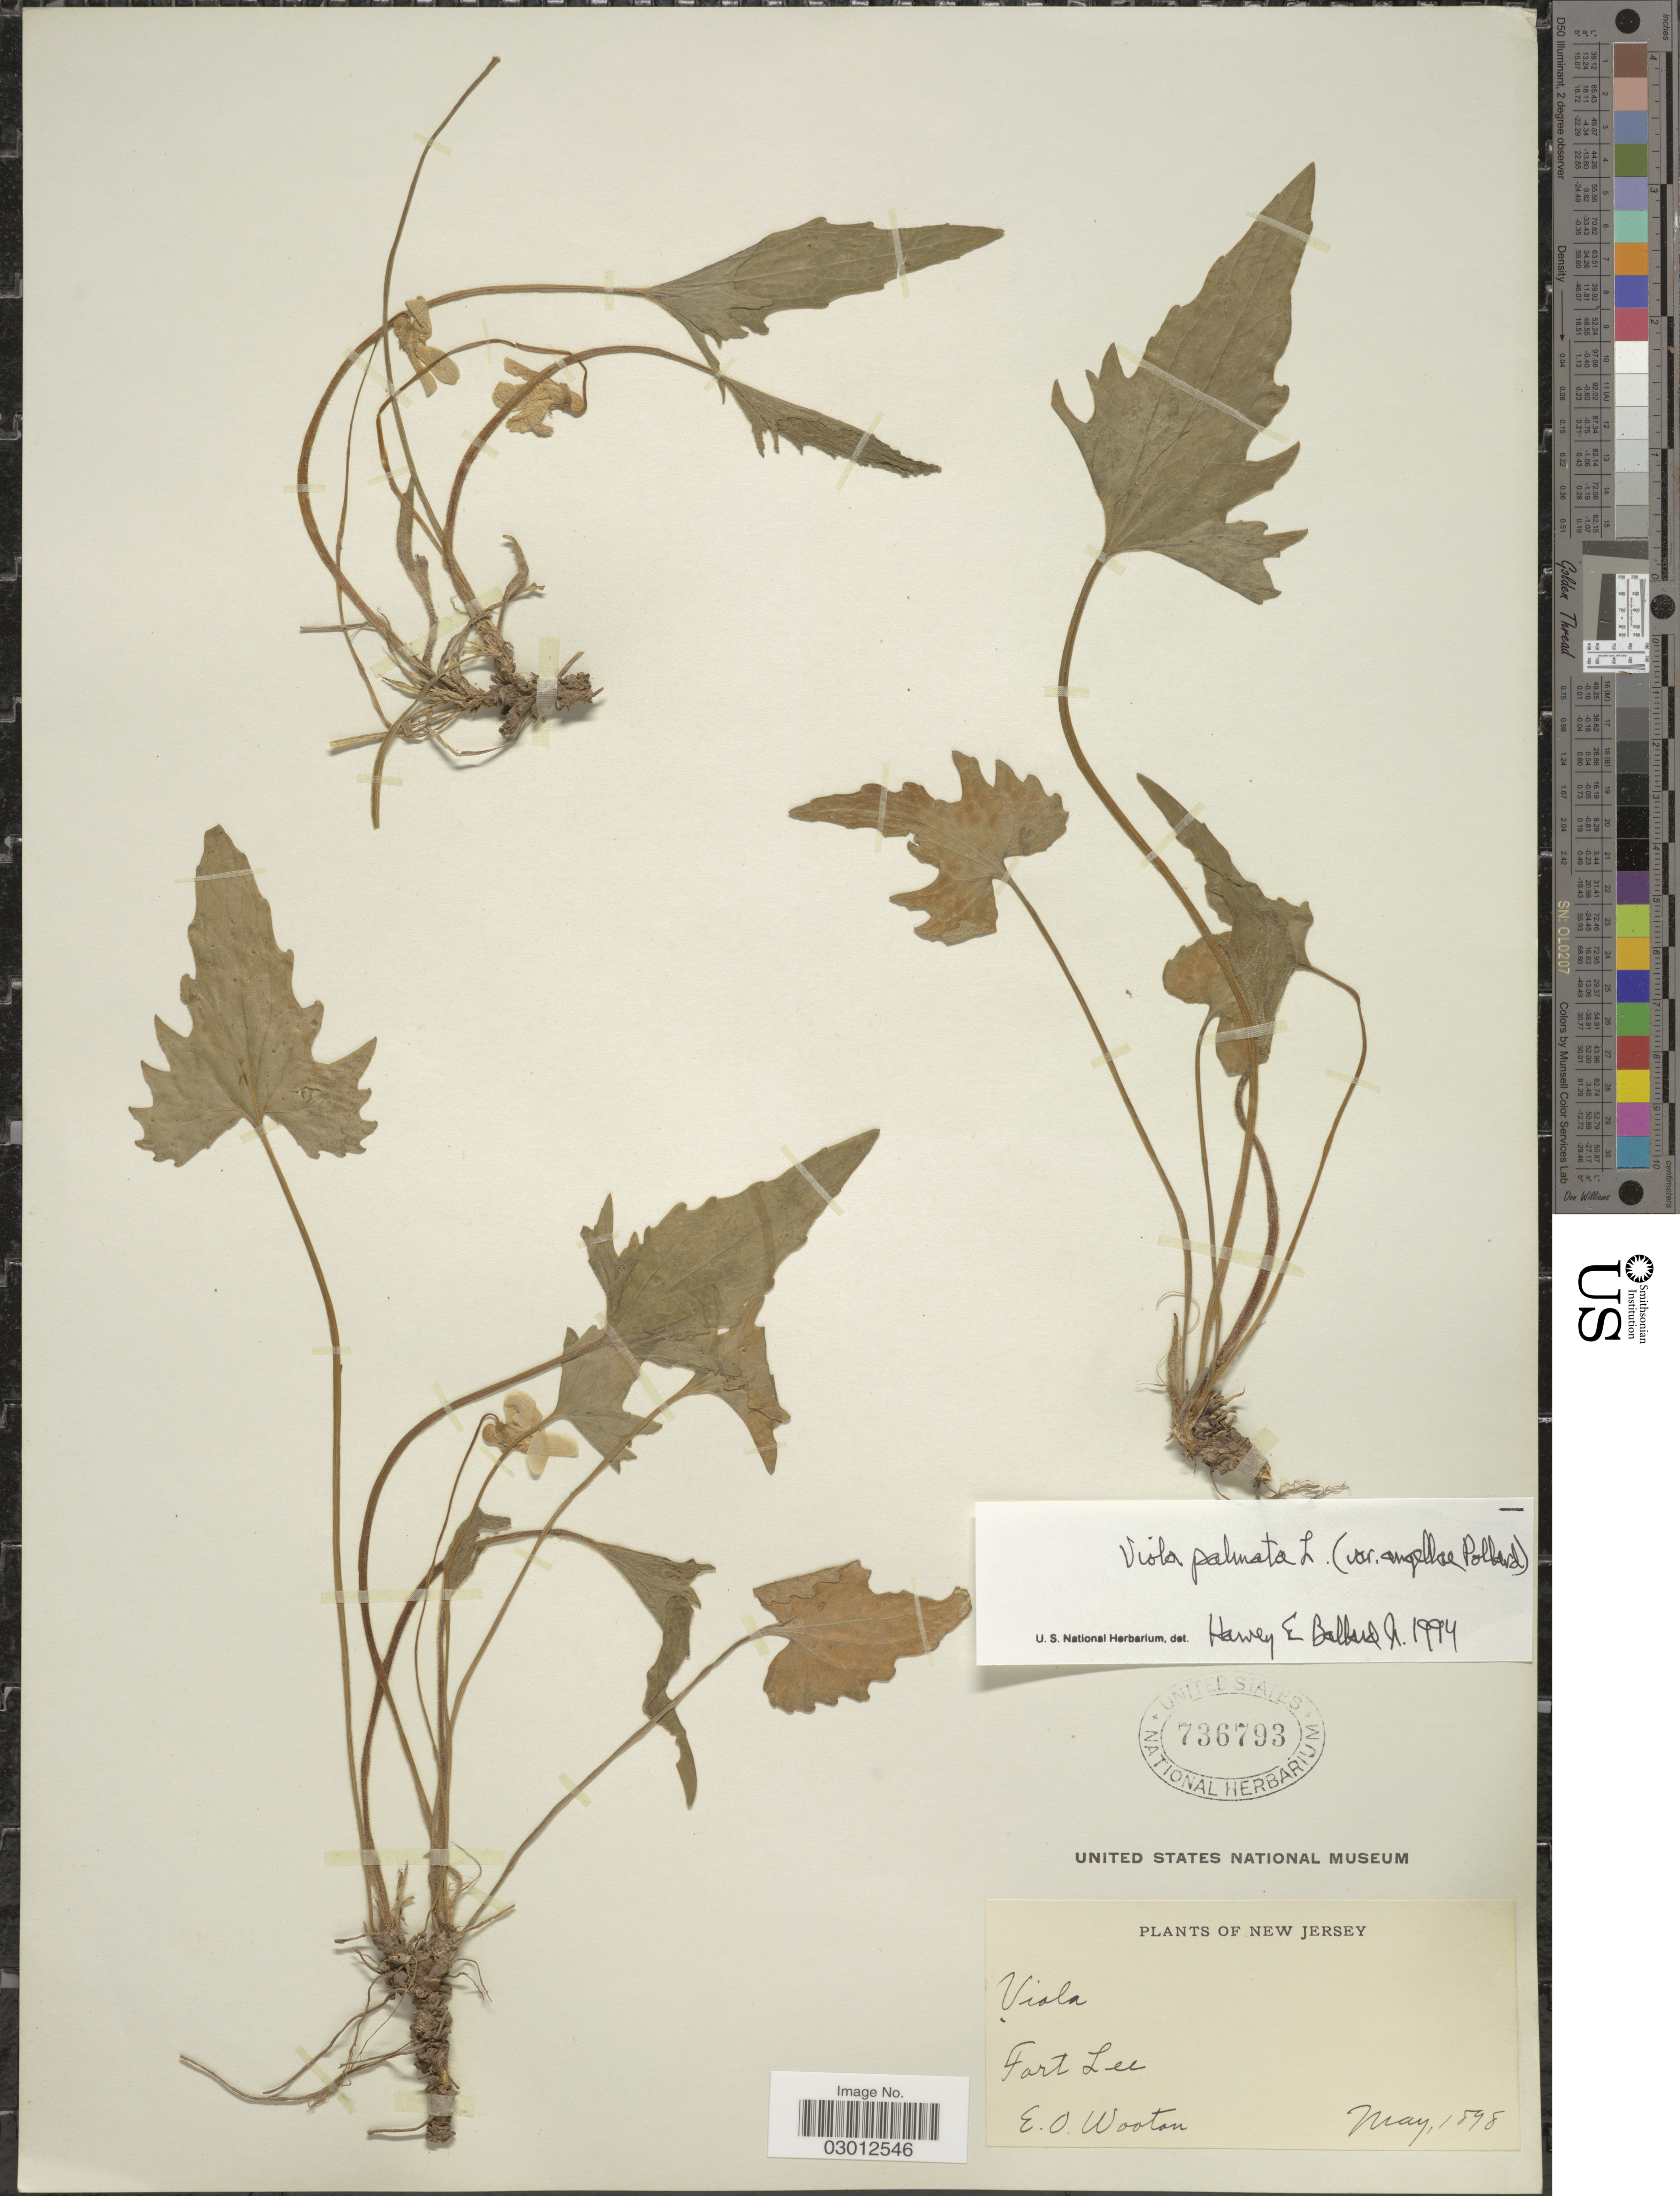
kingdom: Plantae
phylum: Tracheophyta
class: Magnoliopsida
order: Malpighiales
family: Violaceae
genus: Viola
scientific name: Viola palmata var. palmata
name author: L.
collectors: E. O. Wooton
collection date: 1898-05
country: United States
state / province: New Jersey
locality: Fort Lee.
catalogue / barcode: US 736793